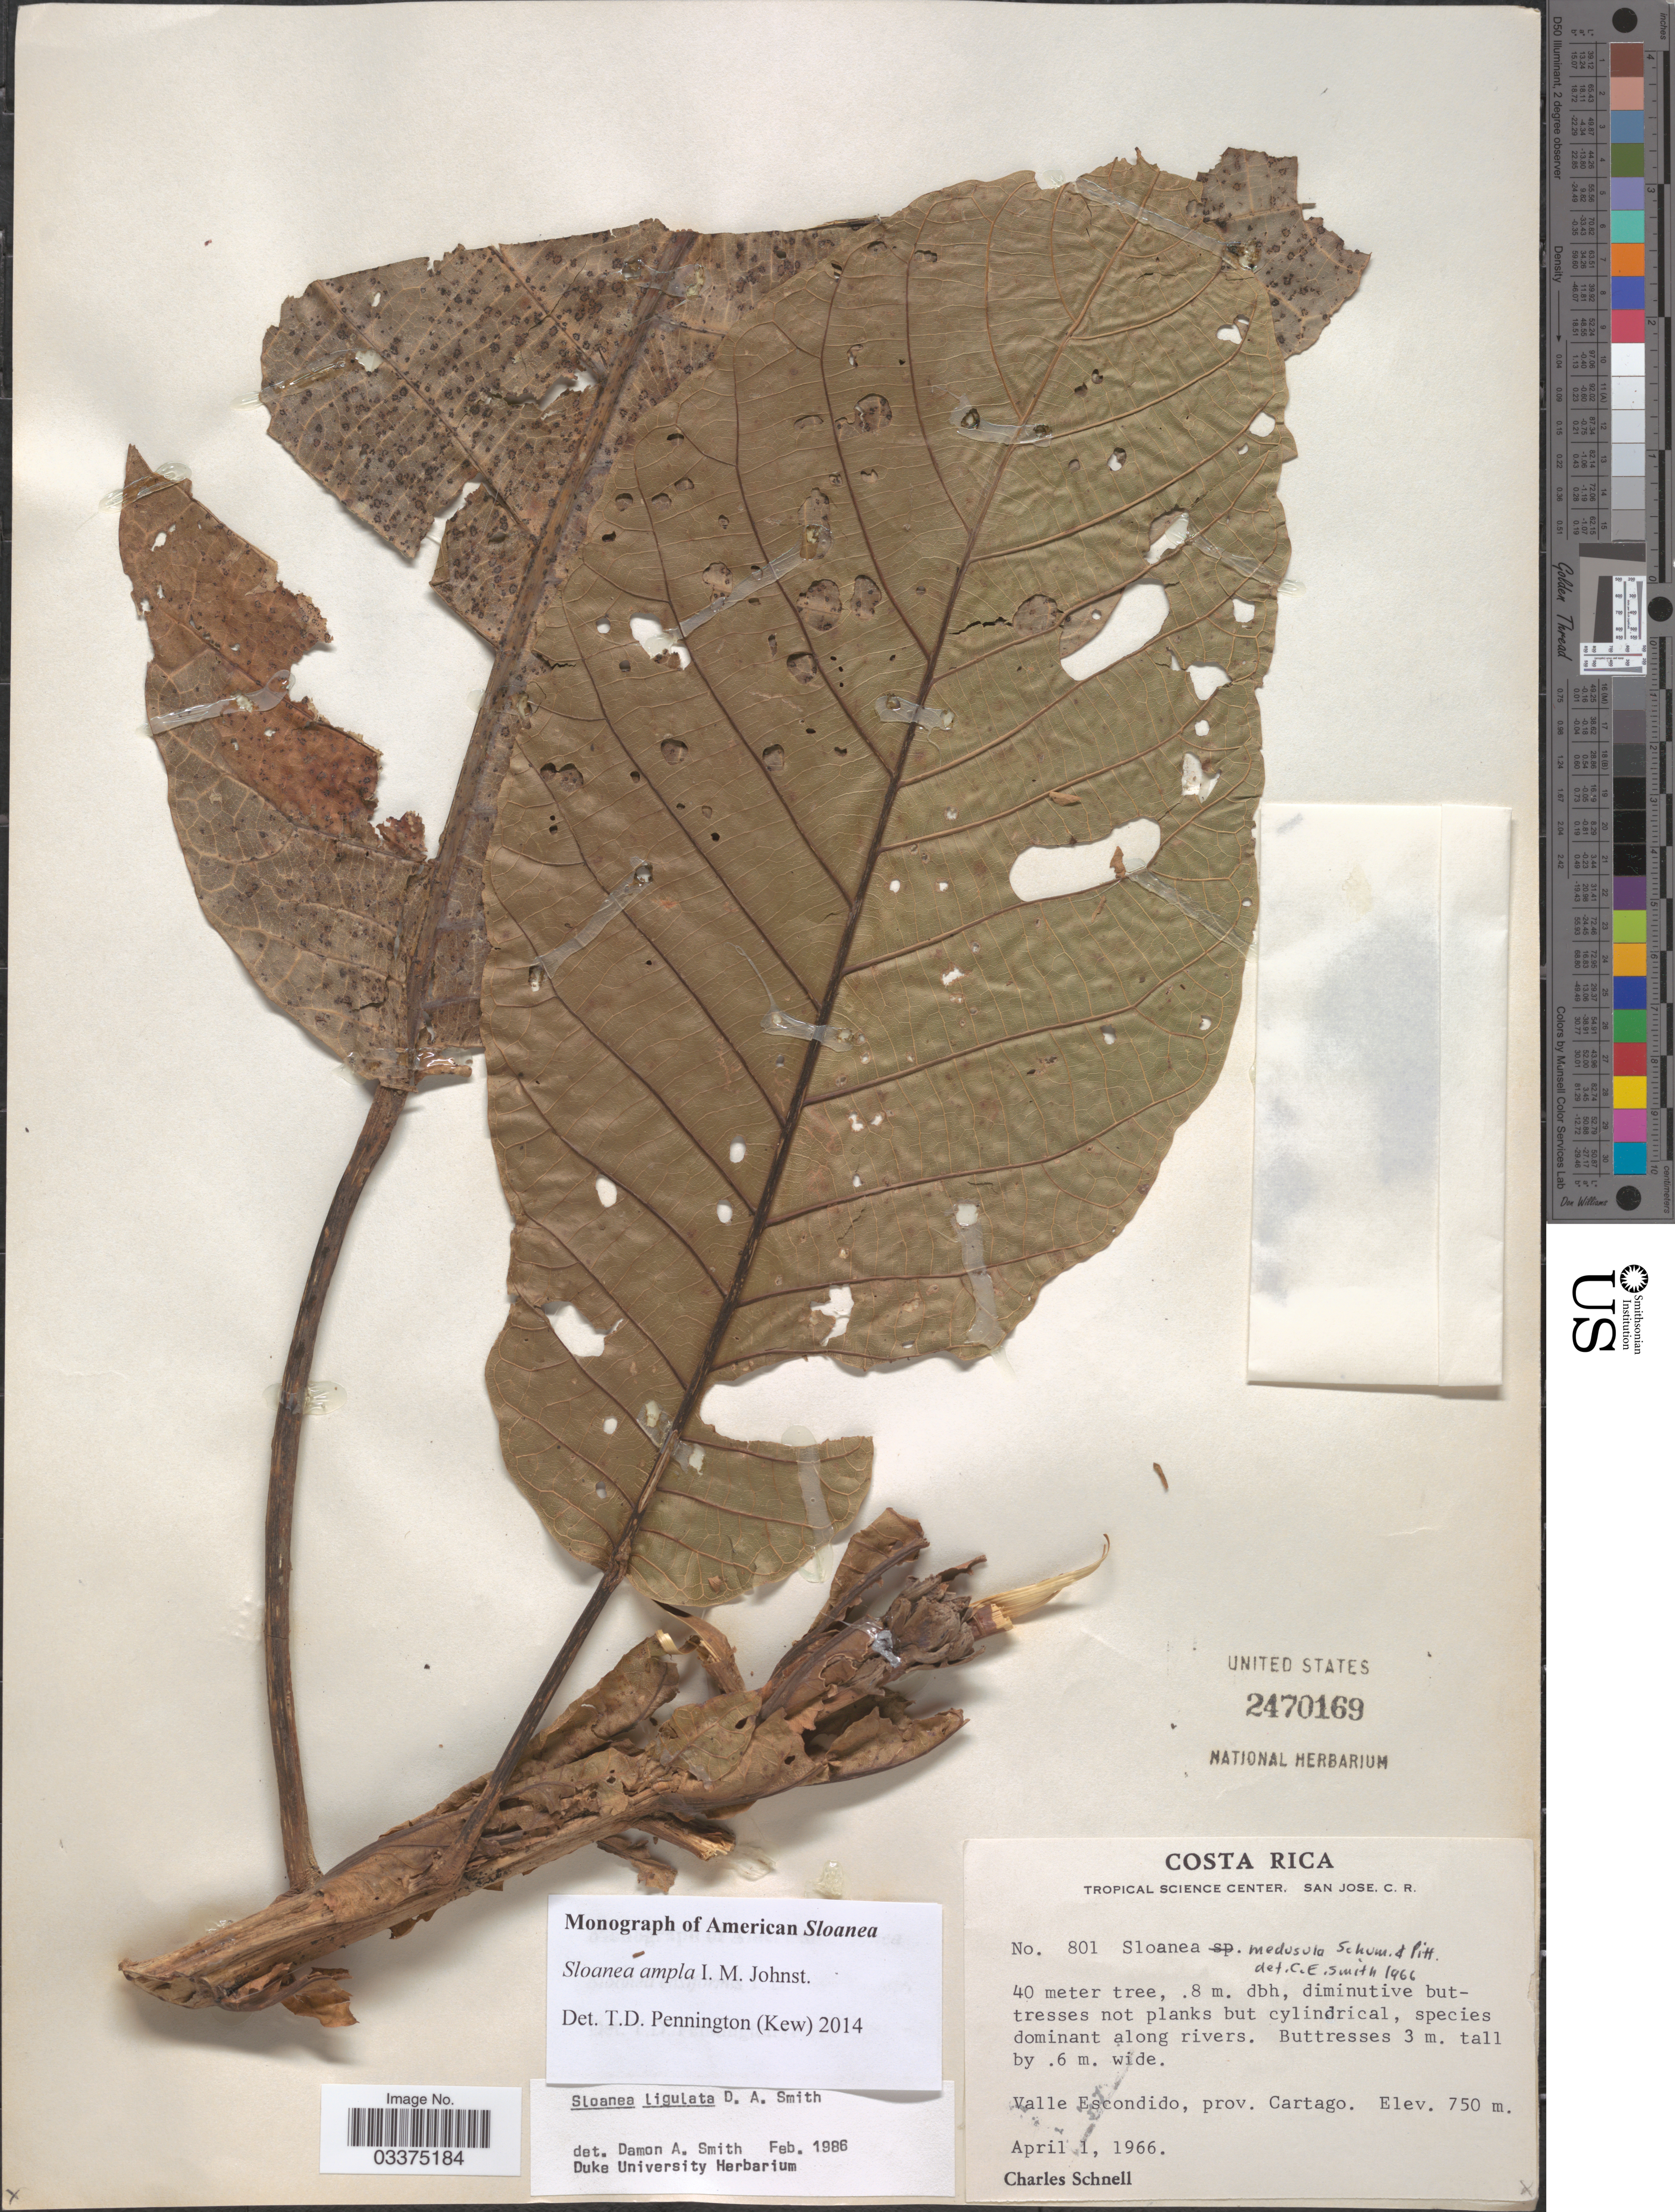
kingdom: Plantae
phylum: Tracheophyta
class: Magnoliopsida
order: Oxalidales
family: Elaeocarpaceae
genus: Sloanea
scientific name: Sloanea ampla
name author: I.M. Johnst.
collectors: C. Schnell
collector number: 801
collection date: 1966-04-01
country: Costa Rica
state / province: Cartago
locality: Valle Escondido.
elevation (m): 750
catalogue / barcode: US 2470169